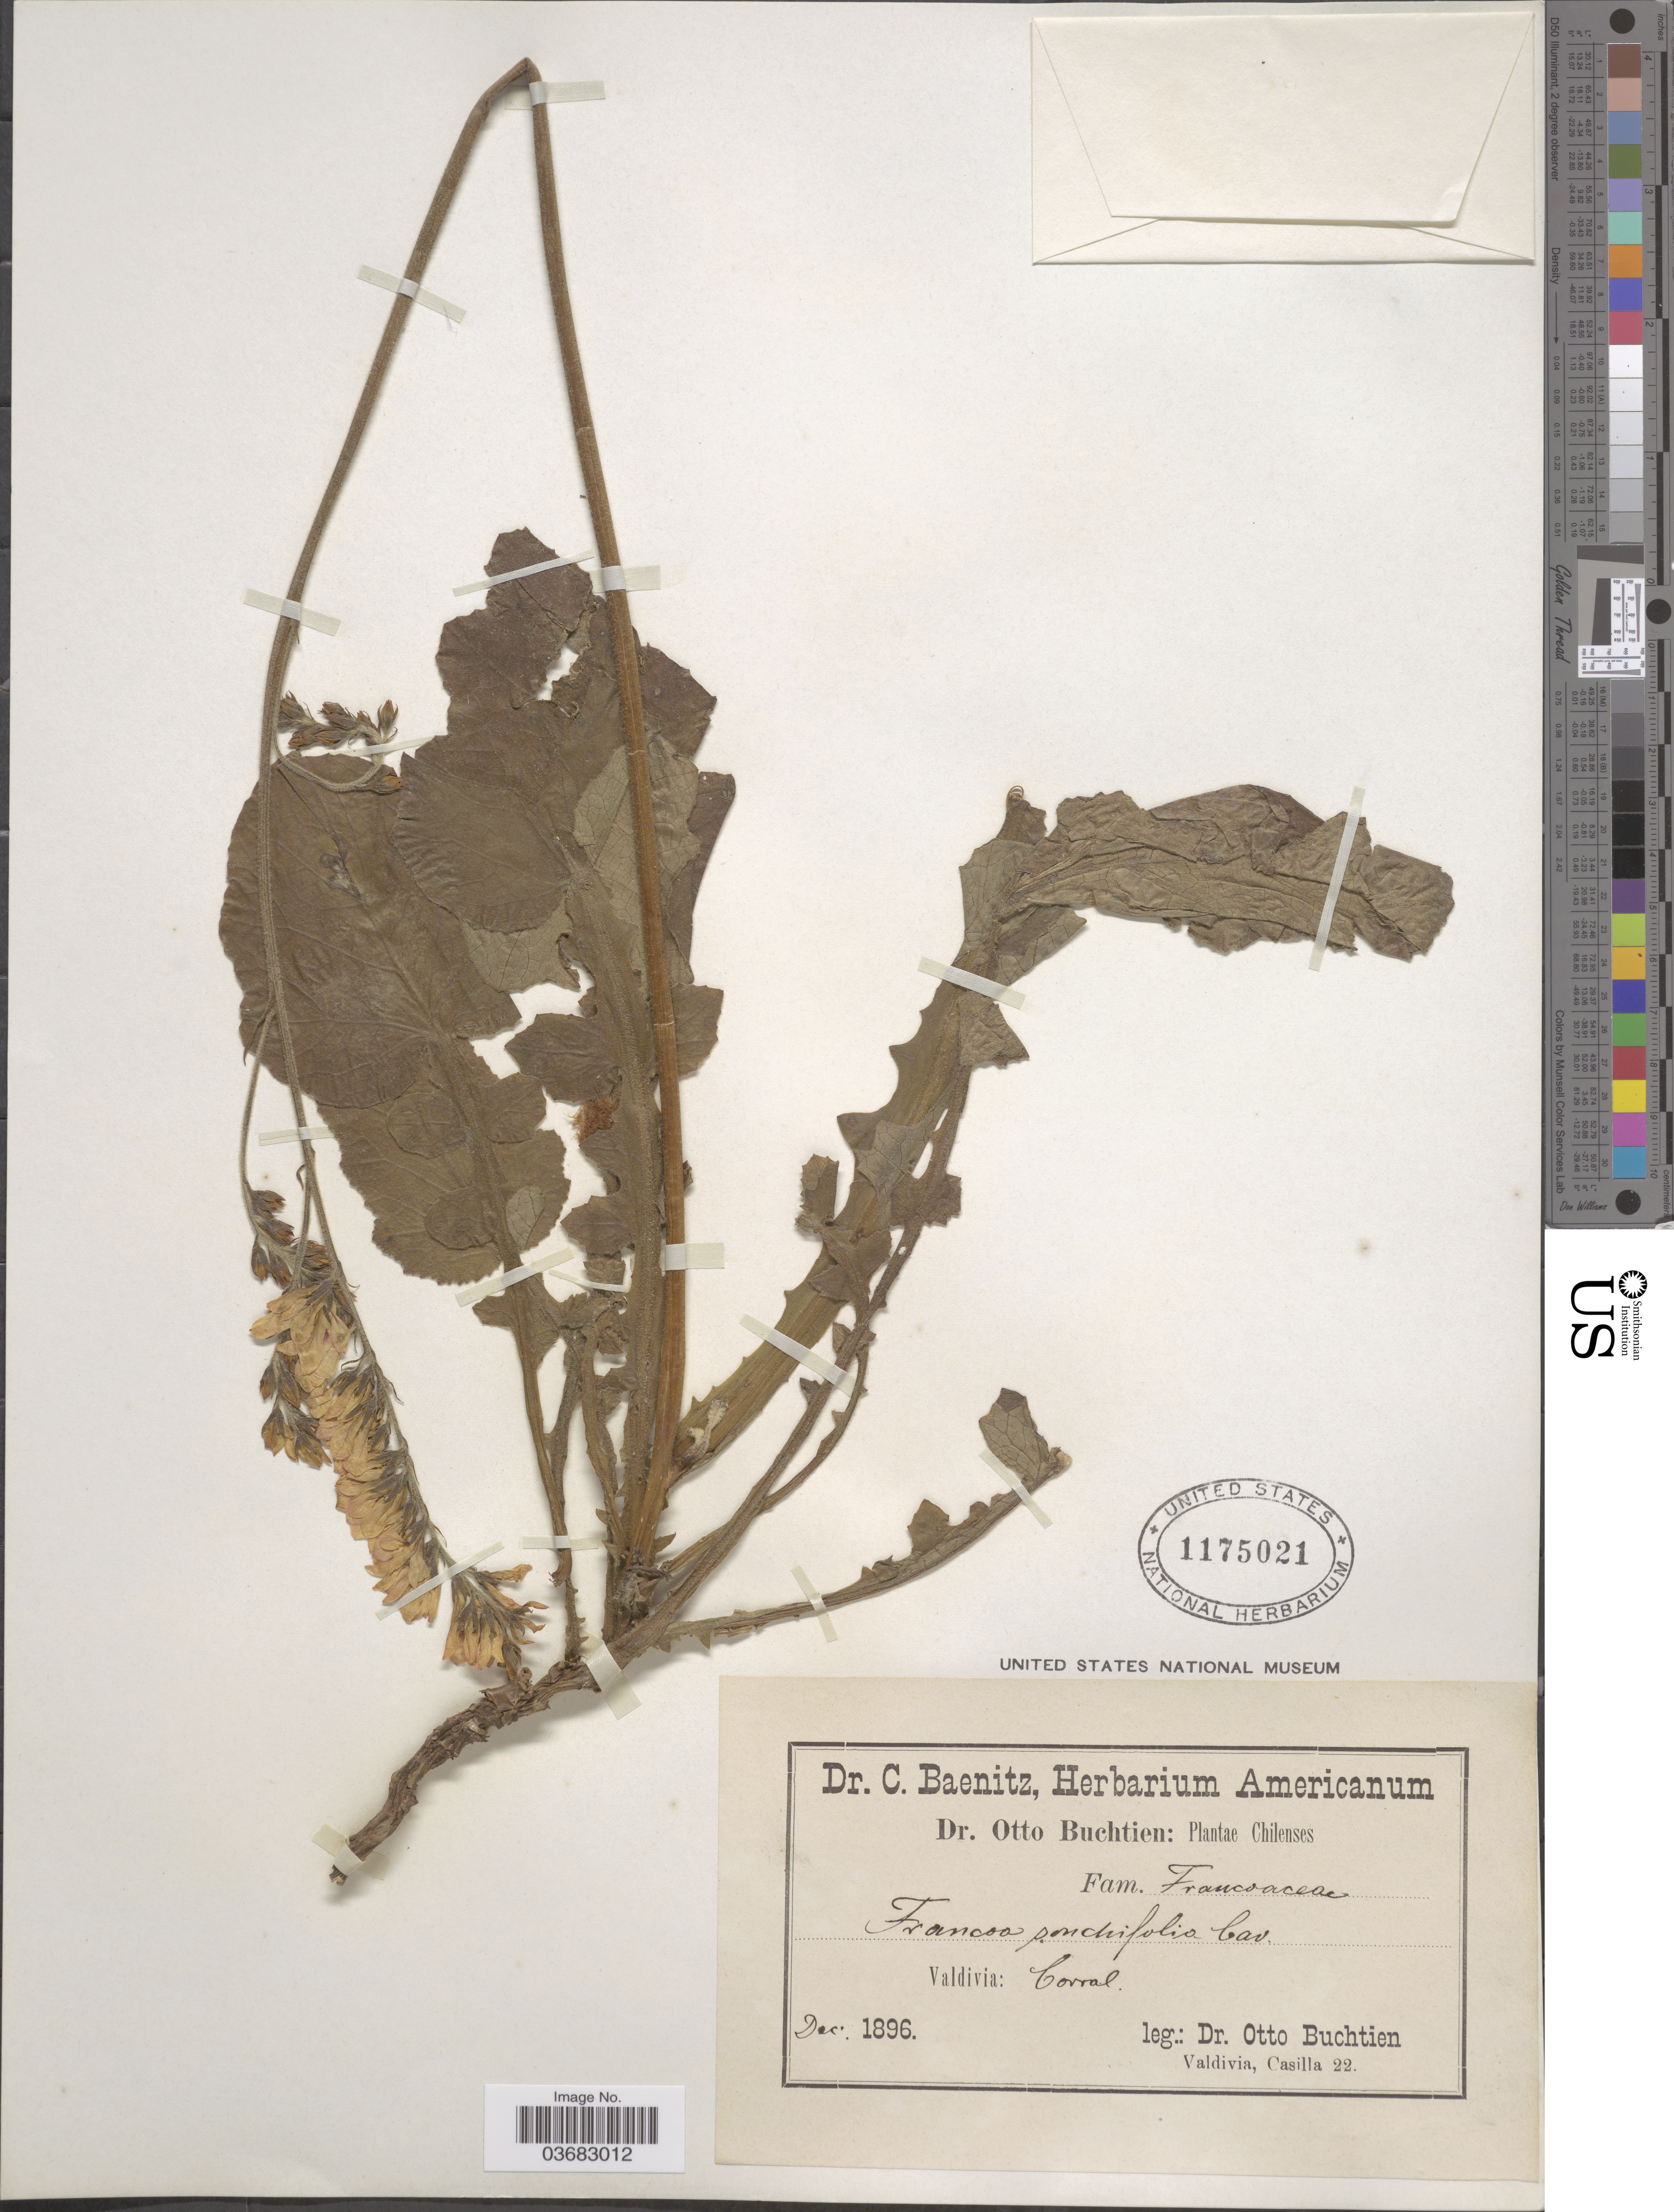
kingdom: Plantae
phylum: Tracheophyta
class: Magnoliopsida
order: Geraniales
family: Francoaceae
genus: Francoa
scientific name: Francoa sonchifolia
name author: Cav.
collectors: O. Buchtien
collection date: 1896-12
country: Chile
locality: Valdivia: Corral.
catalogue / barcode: US 1175021